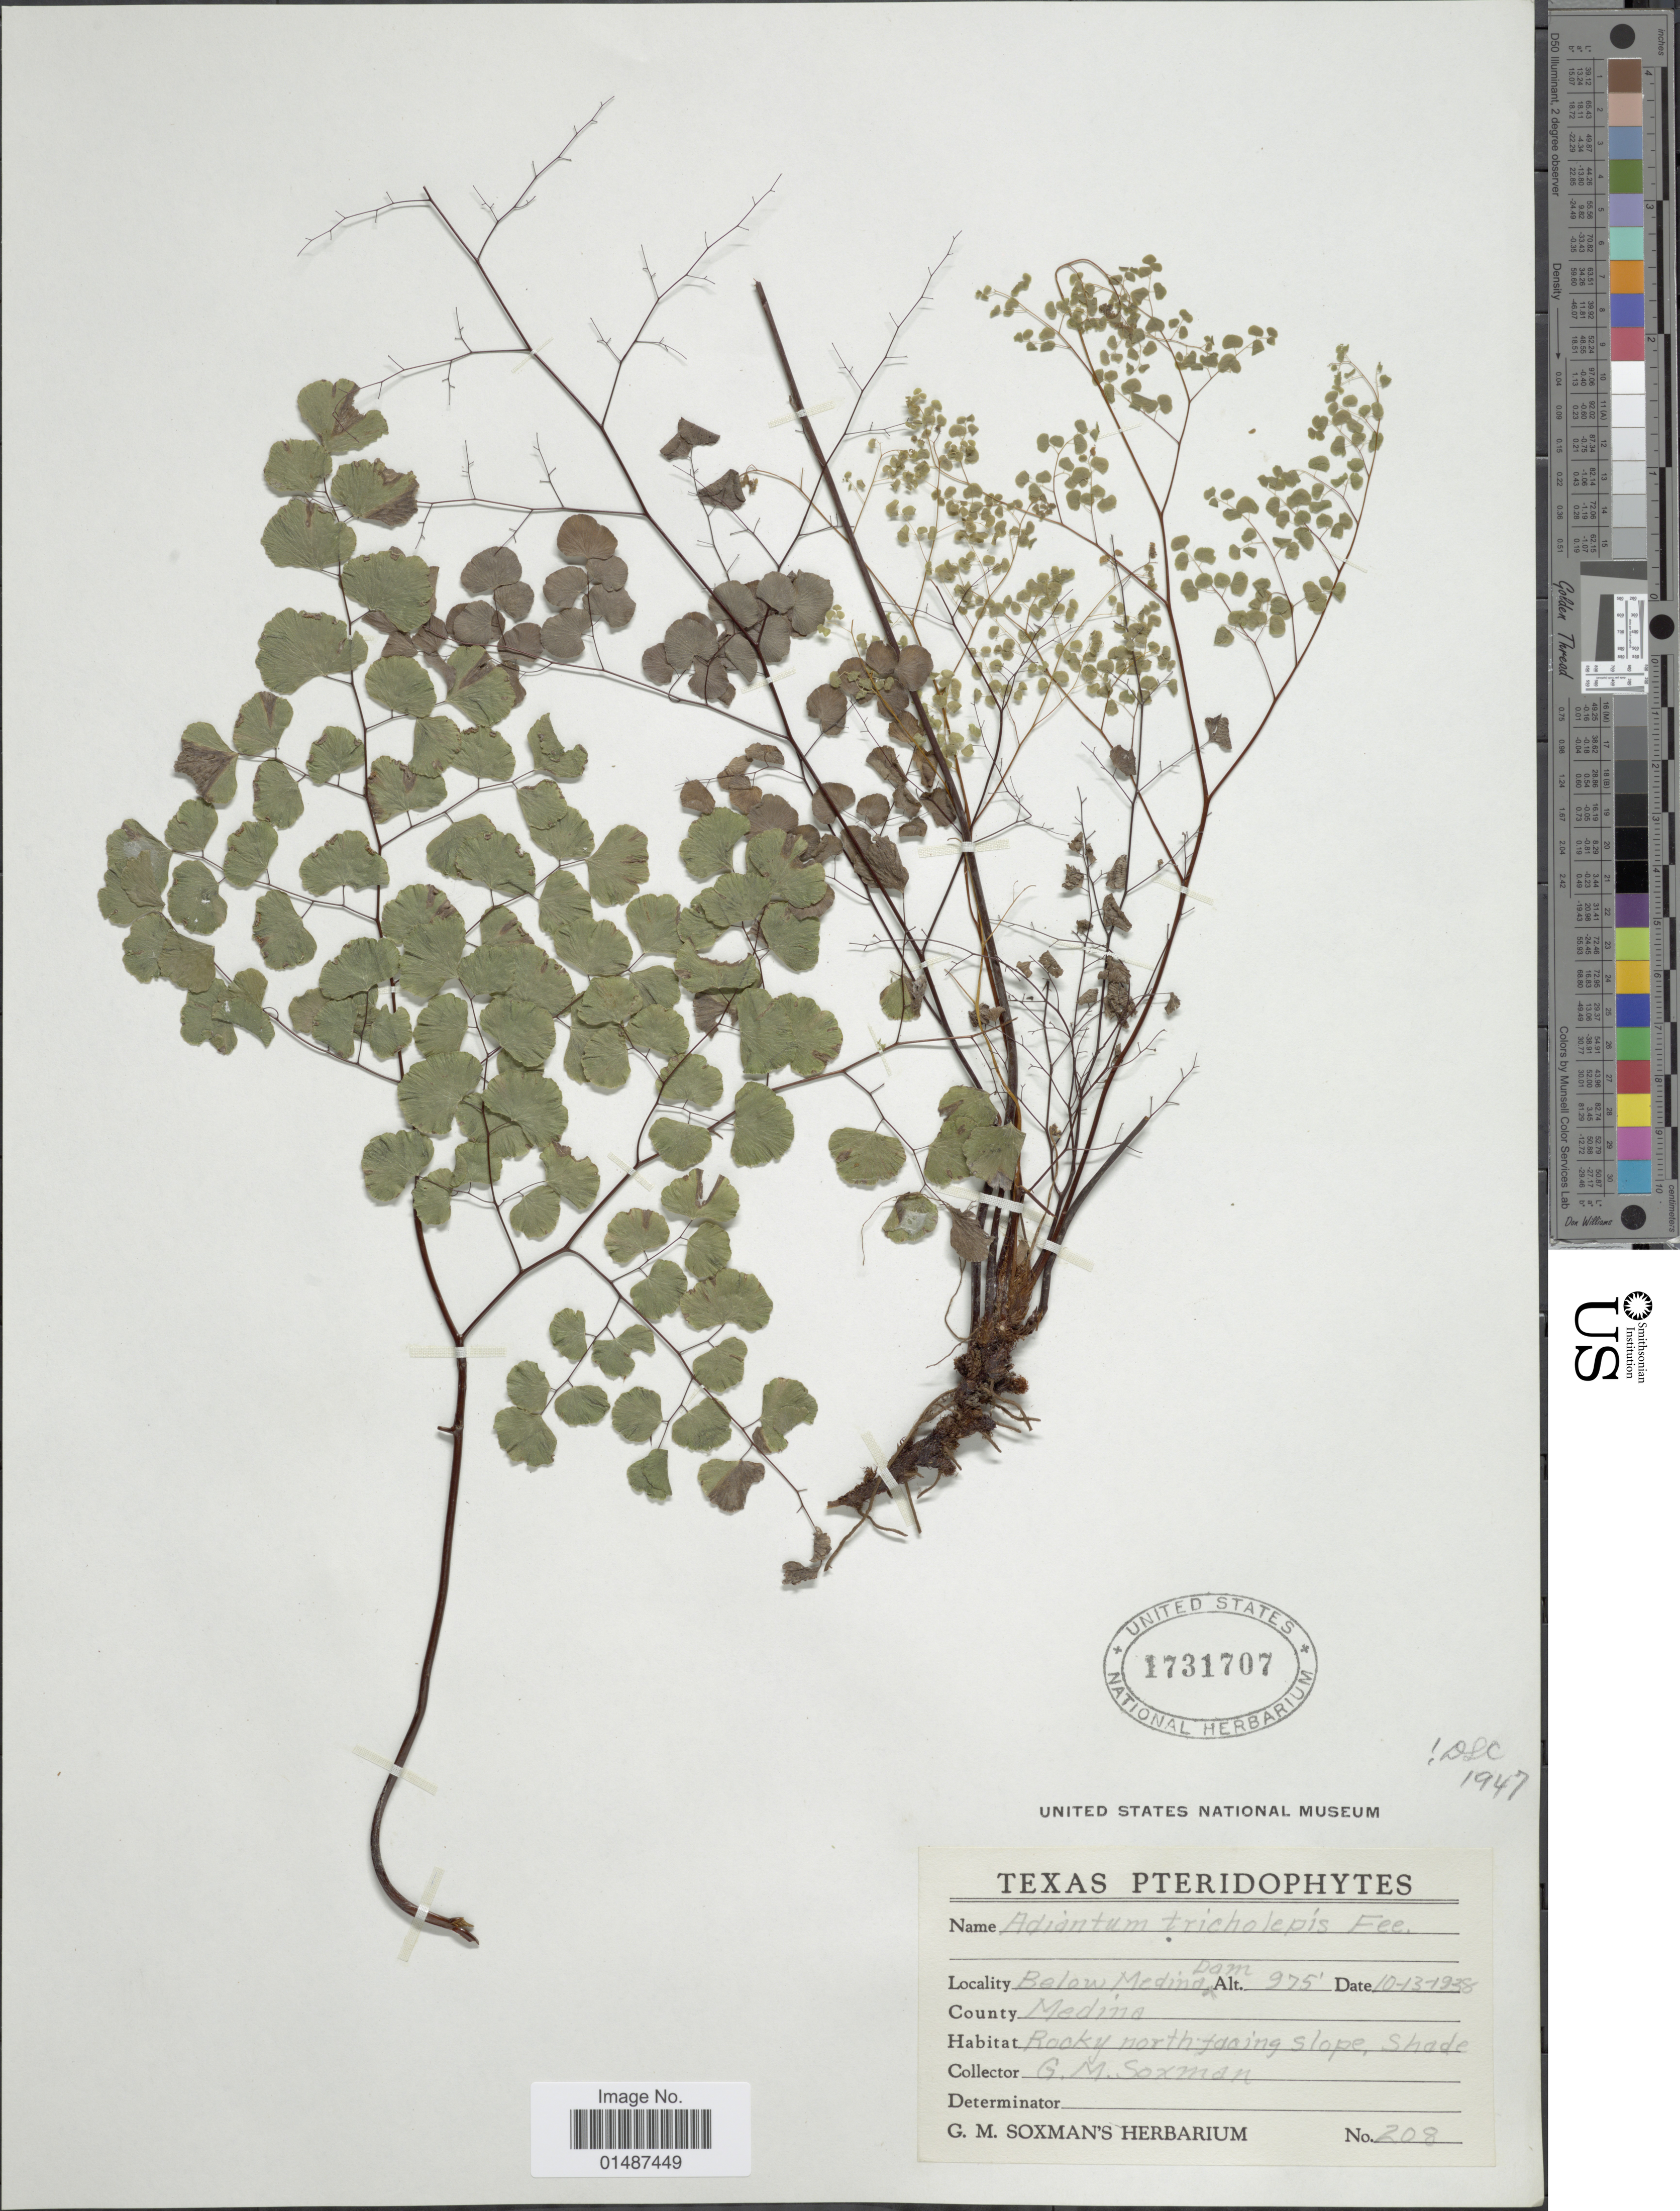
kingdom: Plantae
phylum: Tracheophyta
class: Polypodiopsida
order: Polypodiales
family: Pteridaceae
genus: Adiantum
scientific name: Adiantum tricholepis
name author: Fée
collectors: G. Soxman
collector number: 208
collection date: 1938-10-13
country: United States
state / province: Texas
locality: Below Medina Dam. County Medina.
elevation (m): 297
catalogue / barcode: US 1731707